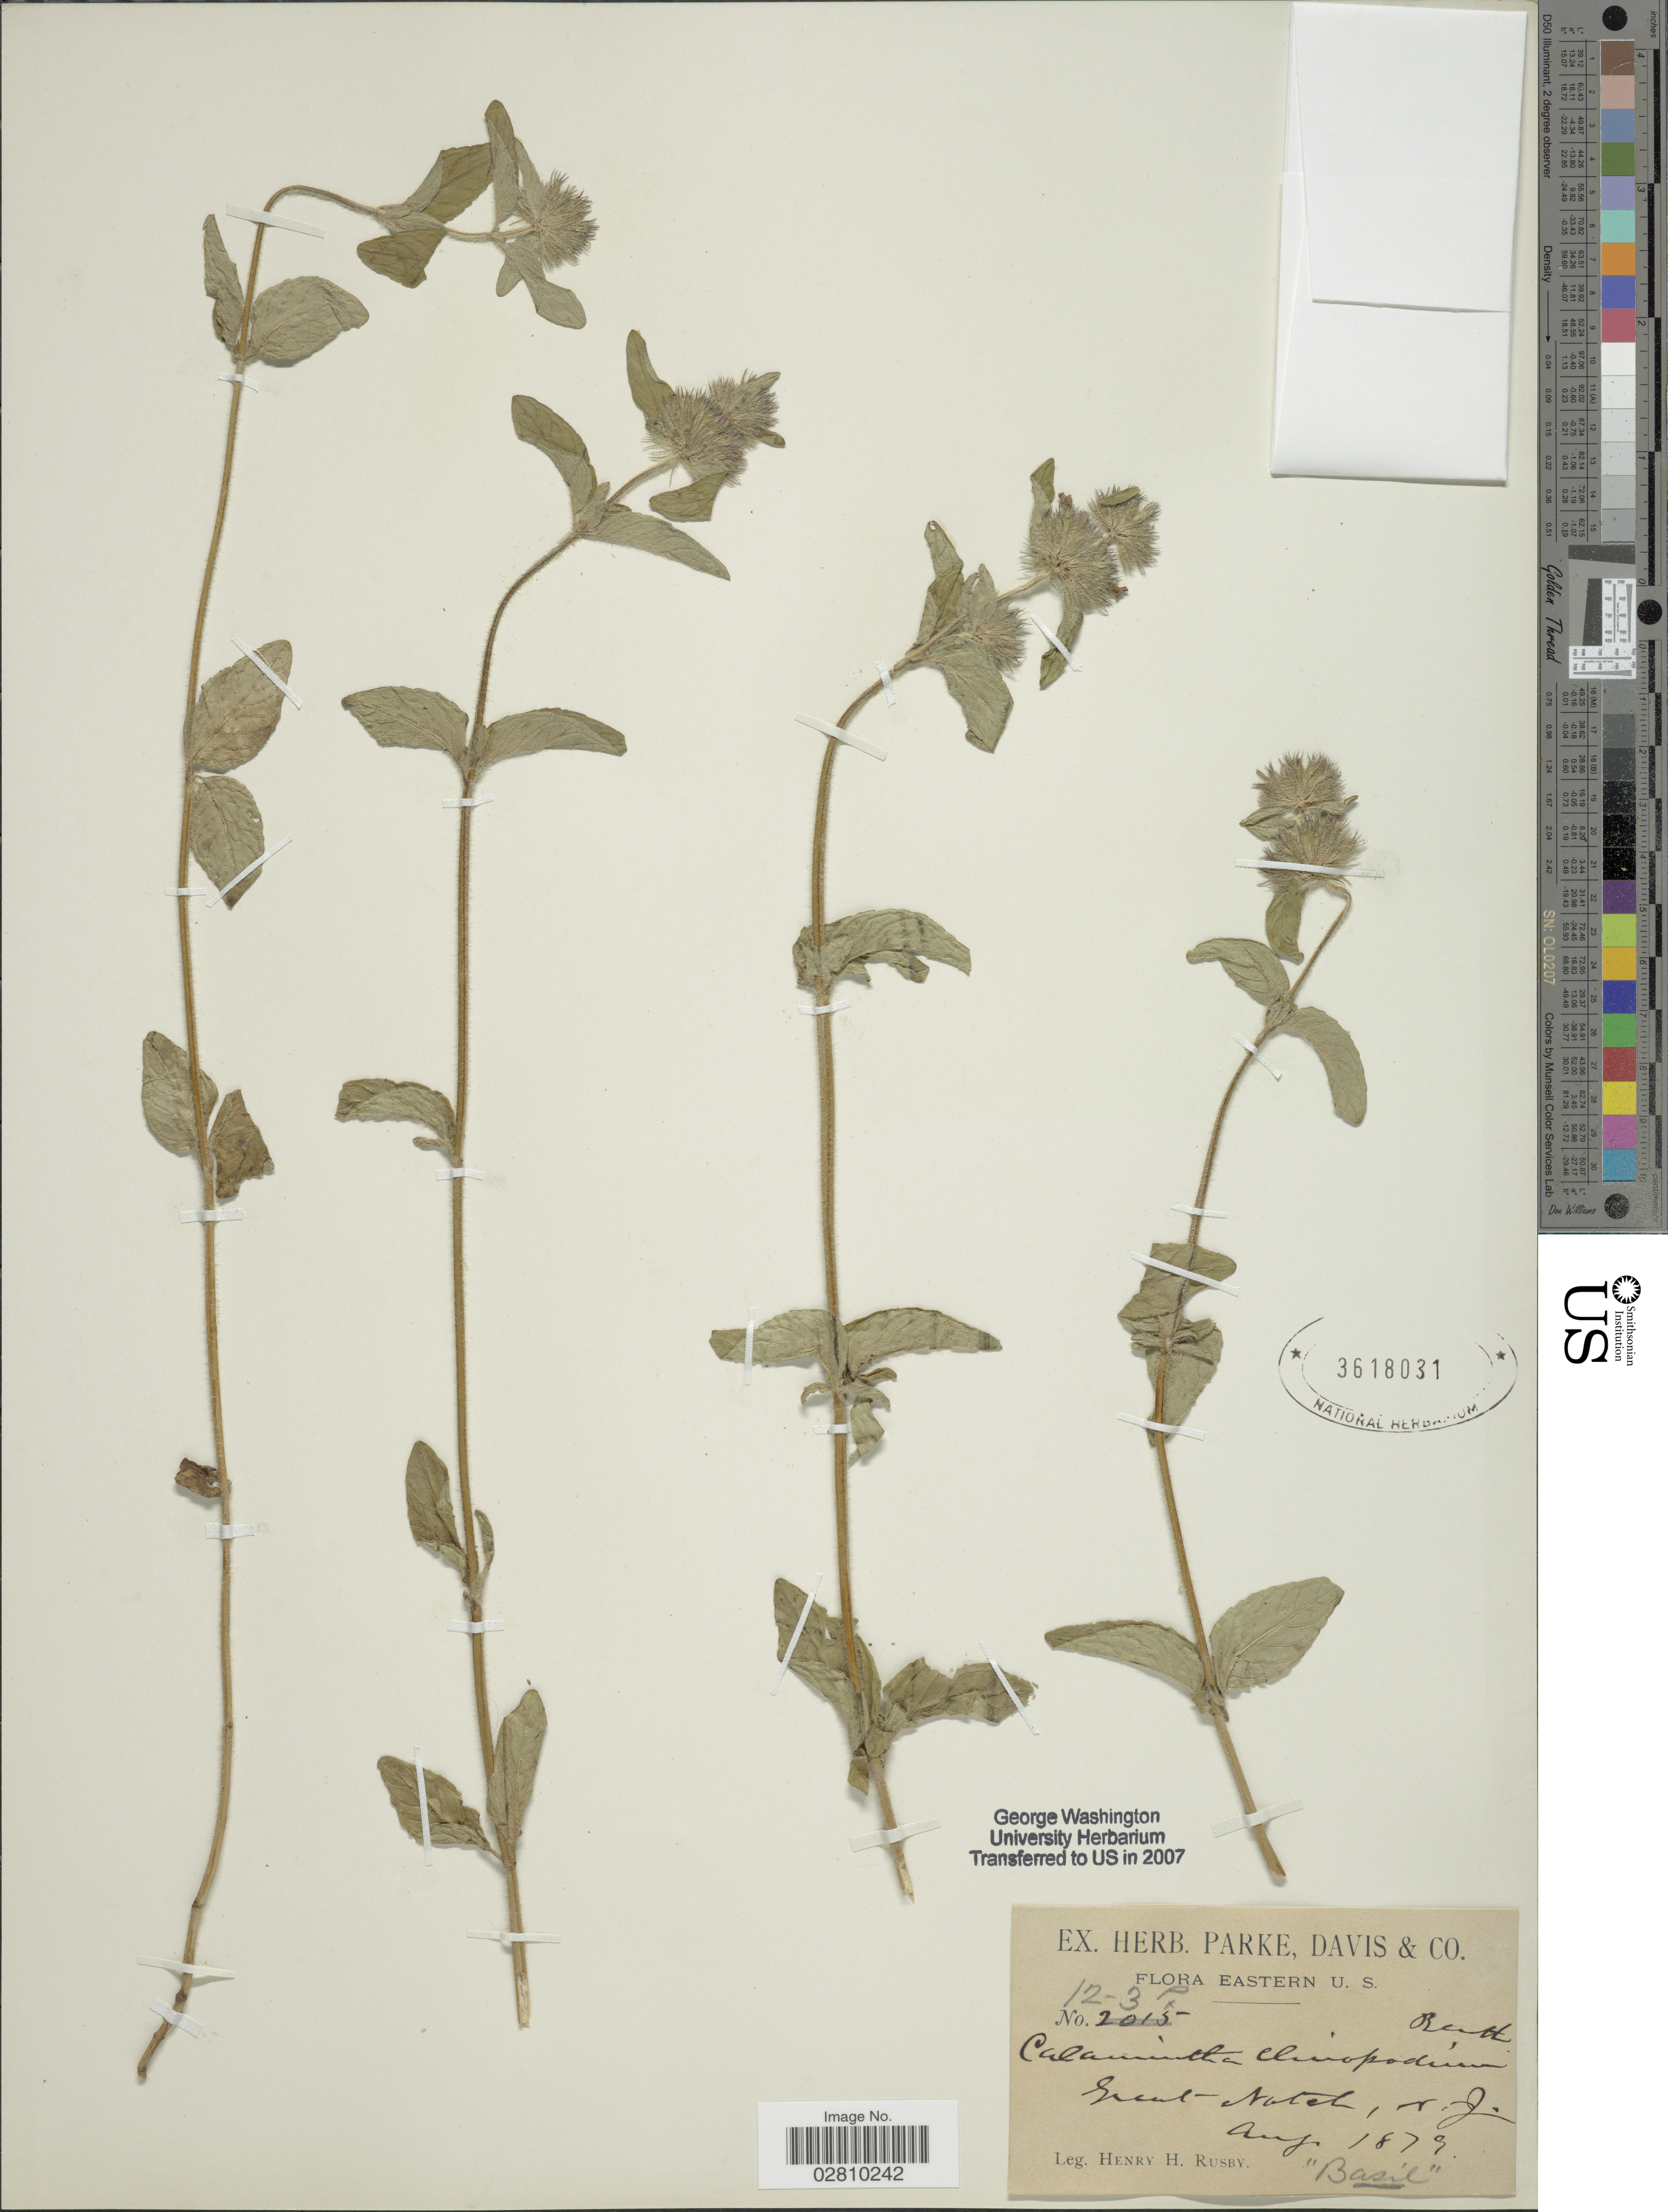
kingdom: Plantae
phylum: Tracheophyta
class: Magnoliopsida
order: Lamiales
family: Lamiaceae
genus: Clinopodium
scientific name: Clinopodium coccineum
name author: (Nutt. ex Hook.) Kuntze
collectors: H. H. Rusby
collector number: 12-3P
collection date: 1879-08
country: United States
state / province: New Jersey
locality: Eastern U.S. Grant-Natel, N.J.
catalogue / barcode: US 3618031